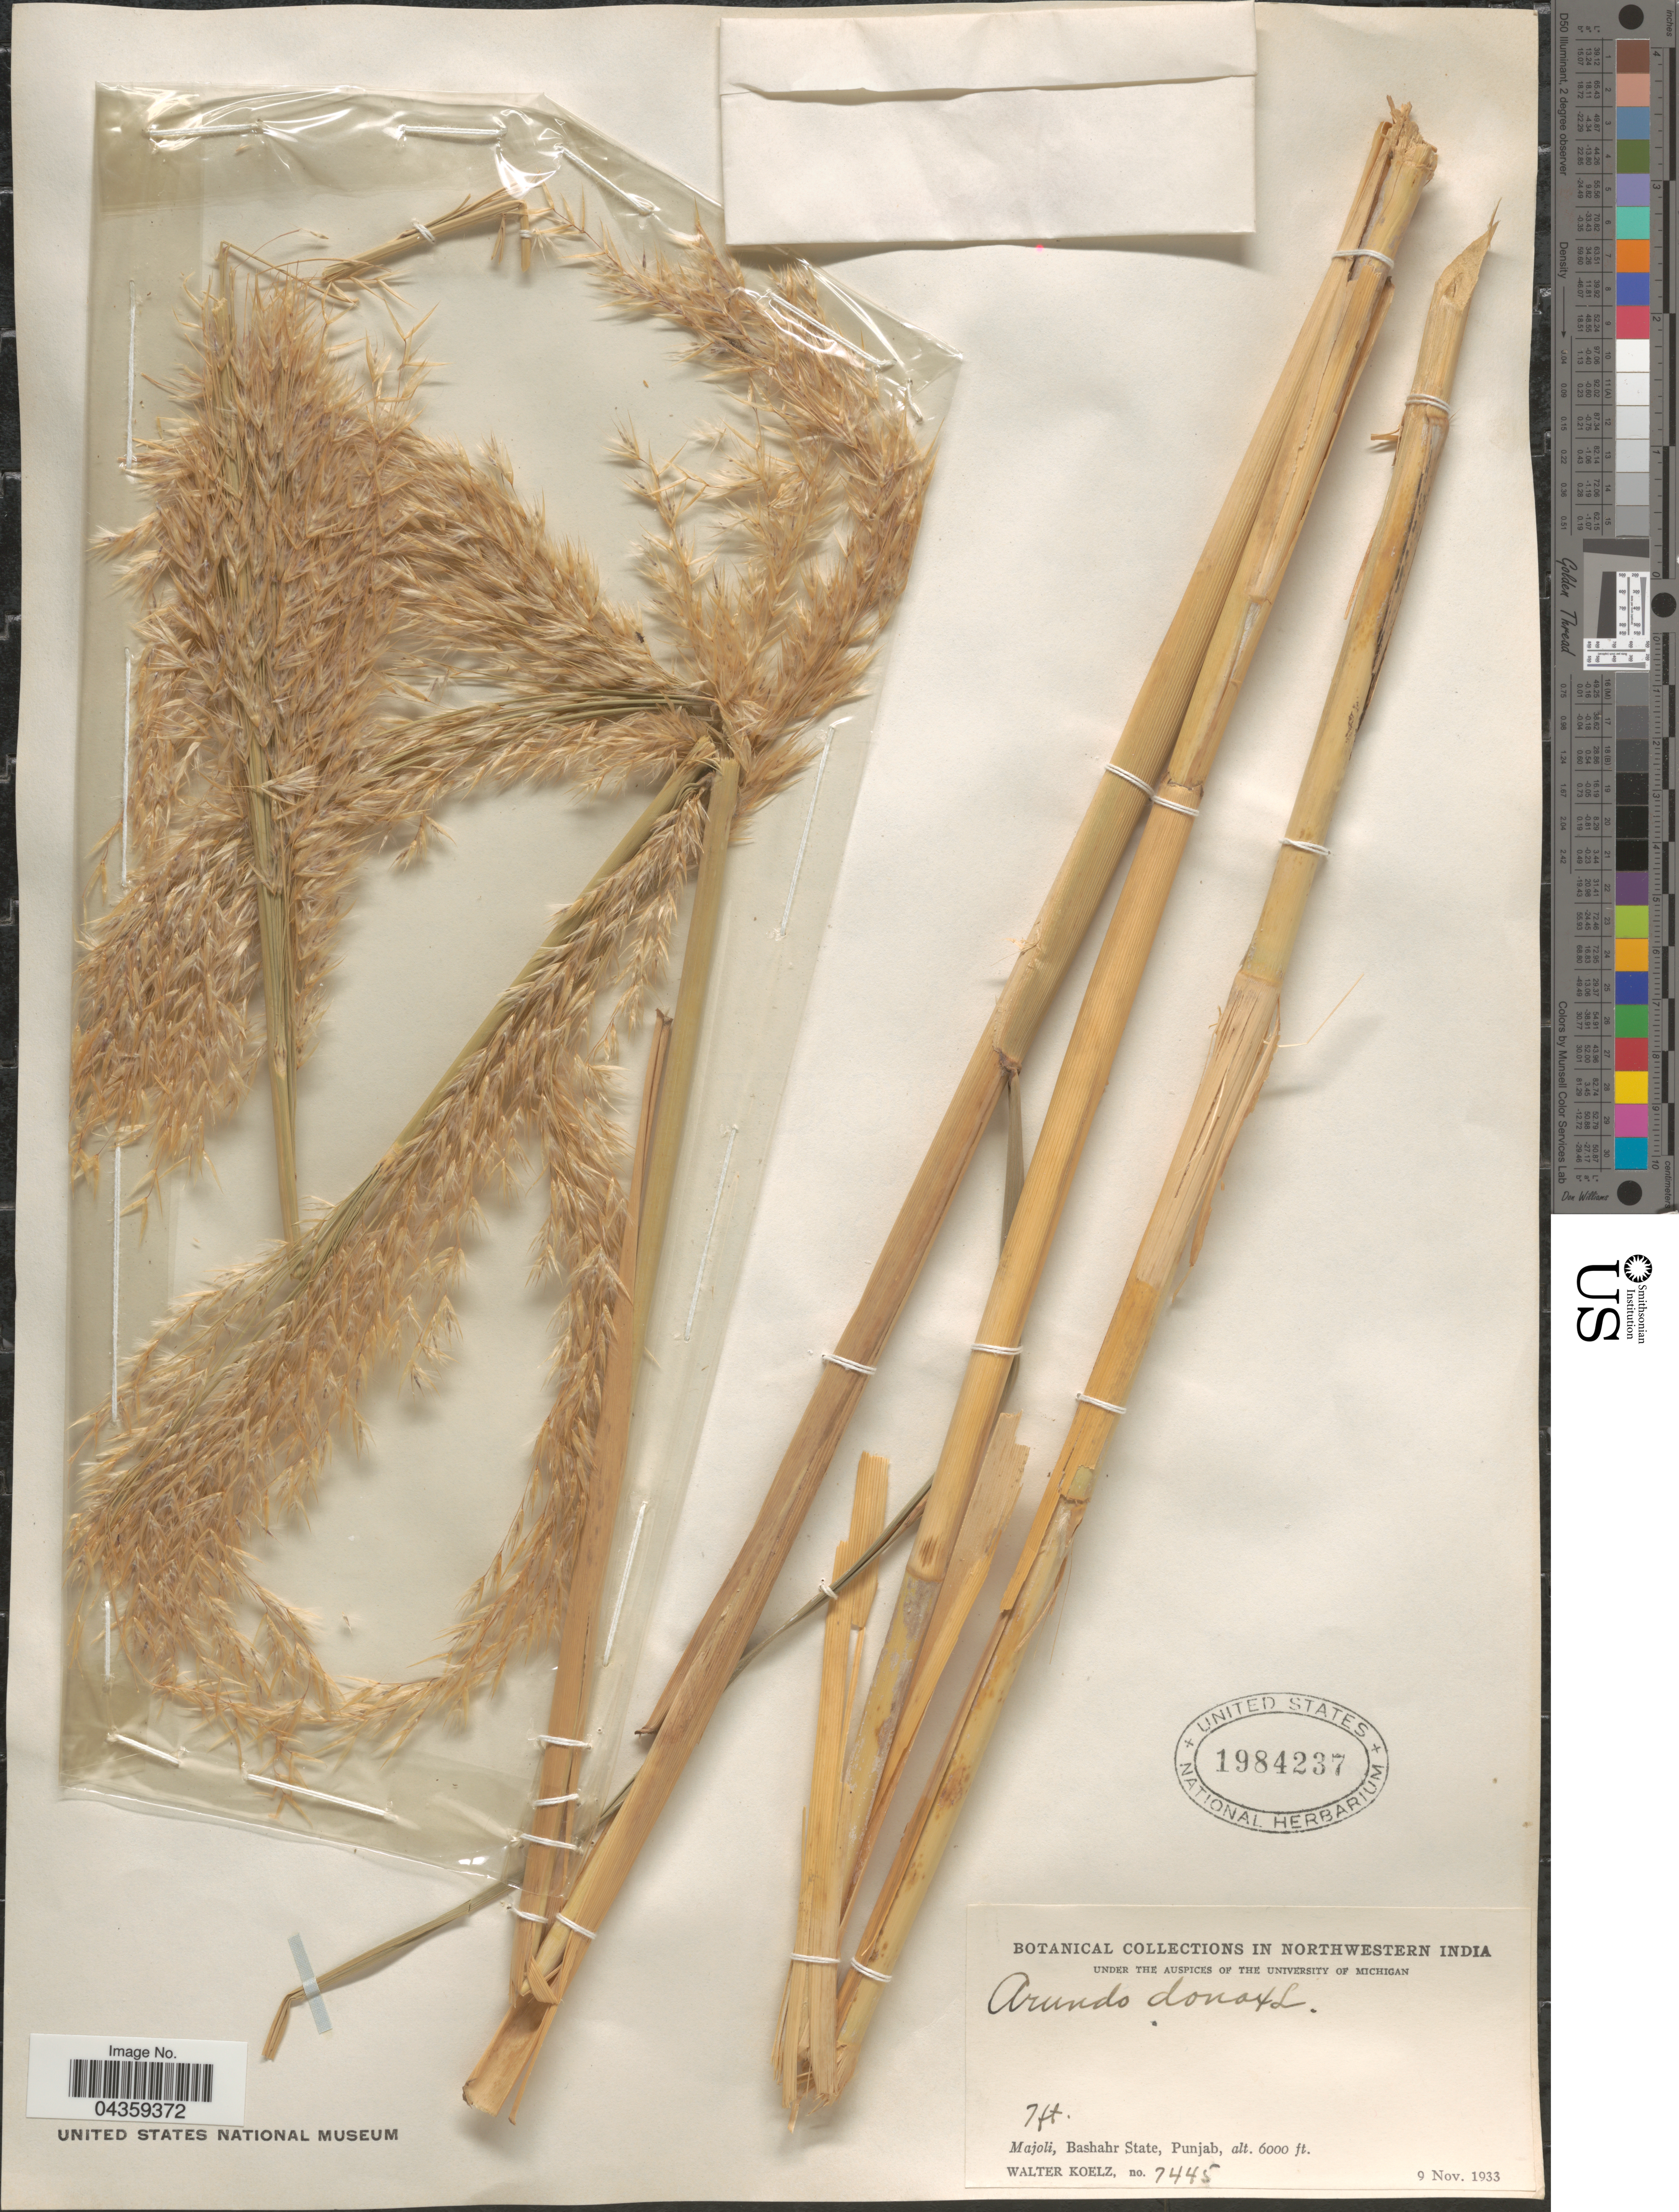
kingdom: Plantae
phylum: Tracheophyta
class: Liliopsida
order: Poales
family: Poaceae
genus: Arundo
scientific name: Arundo donax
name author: L.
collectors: W. N. Koelz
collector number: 7445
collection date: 1933-11-09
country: India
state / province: Himachal Pradesh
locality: Northwestern India. Majoli, Bashahr State.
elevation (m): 1829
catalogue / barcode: US 1984237